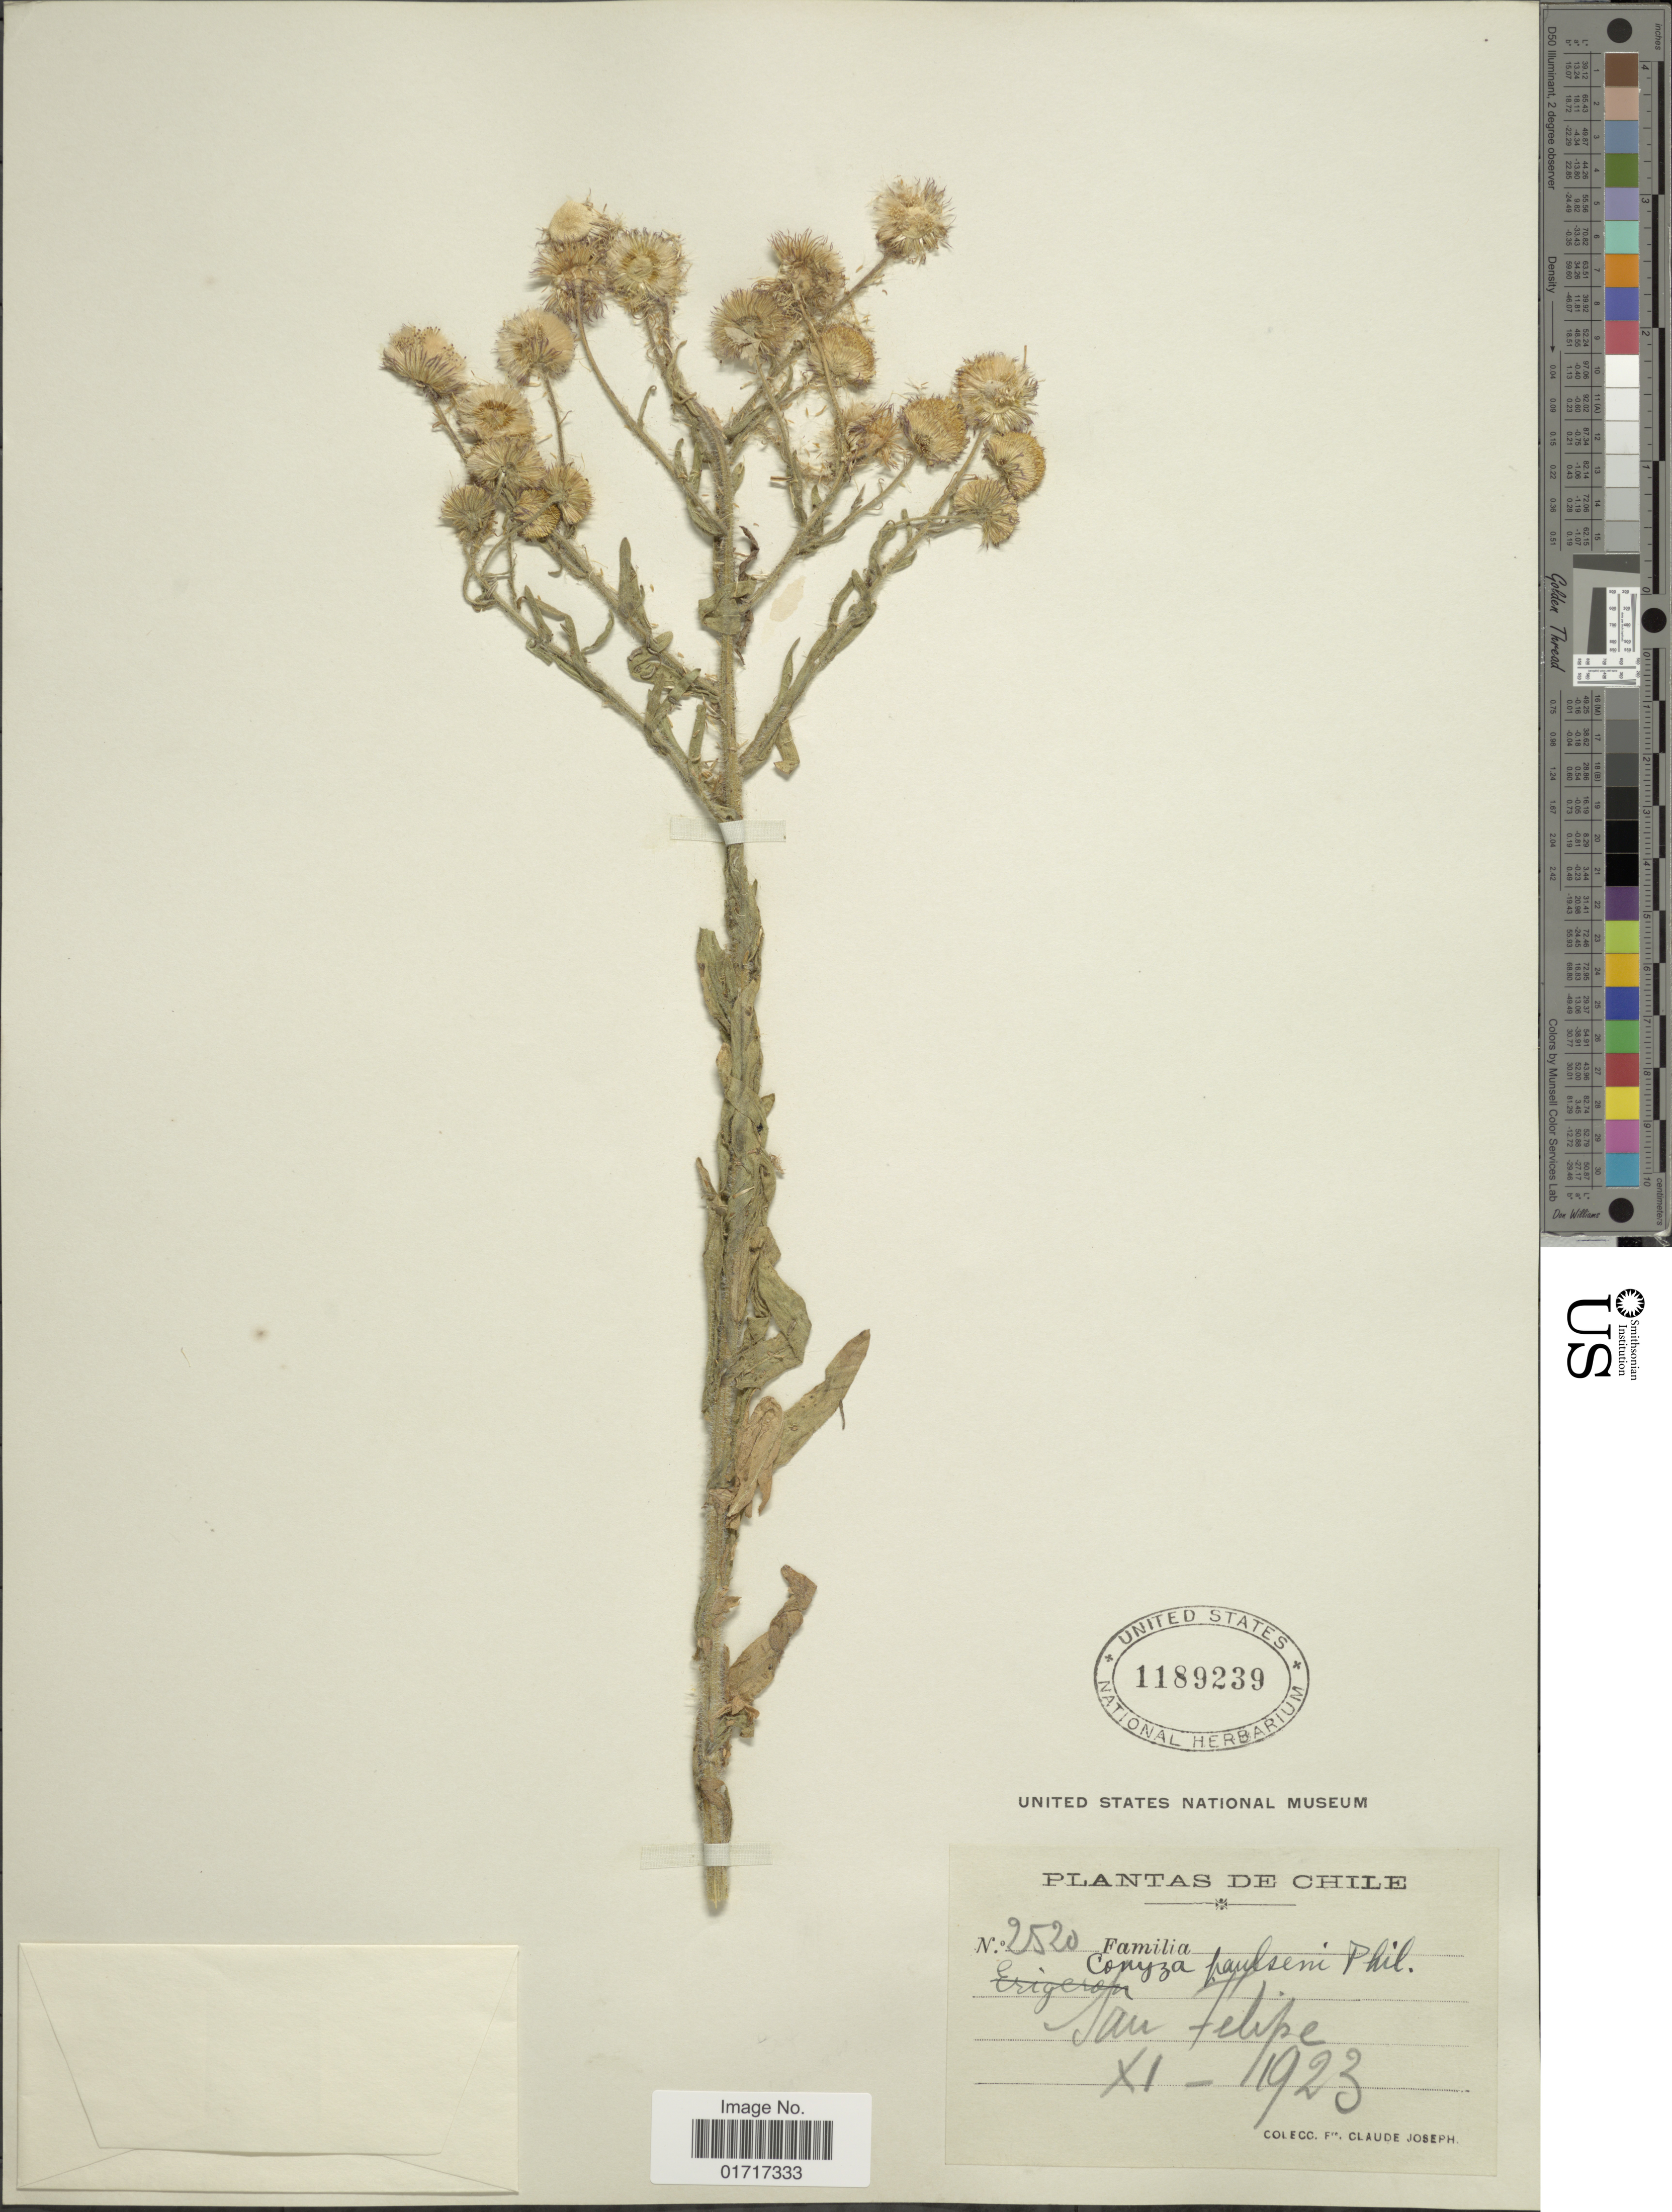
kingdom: Plantae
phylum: Tracheophyta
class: Magnoliopsida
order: Asterales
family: Asteraceae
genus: Conyza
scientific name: Conyza paulseni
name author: Phil.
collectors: Bro. Claude-Joseph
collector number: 2520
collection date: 1923-11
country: Chile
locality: San Felipe. Chile.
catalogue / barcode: US 1189239